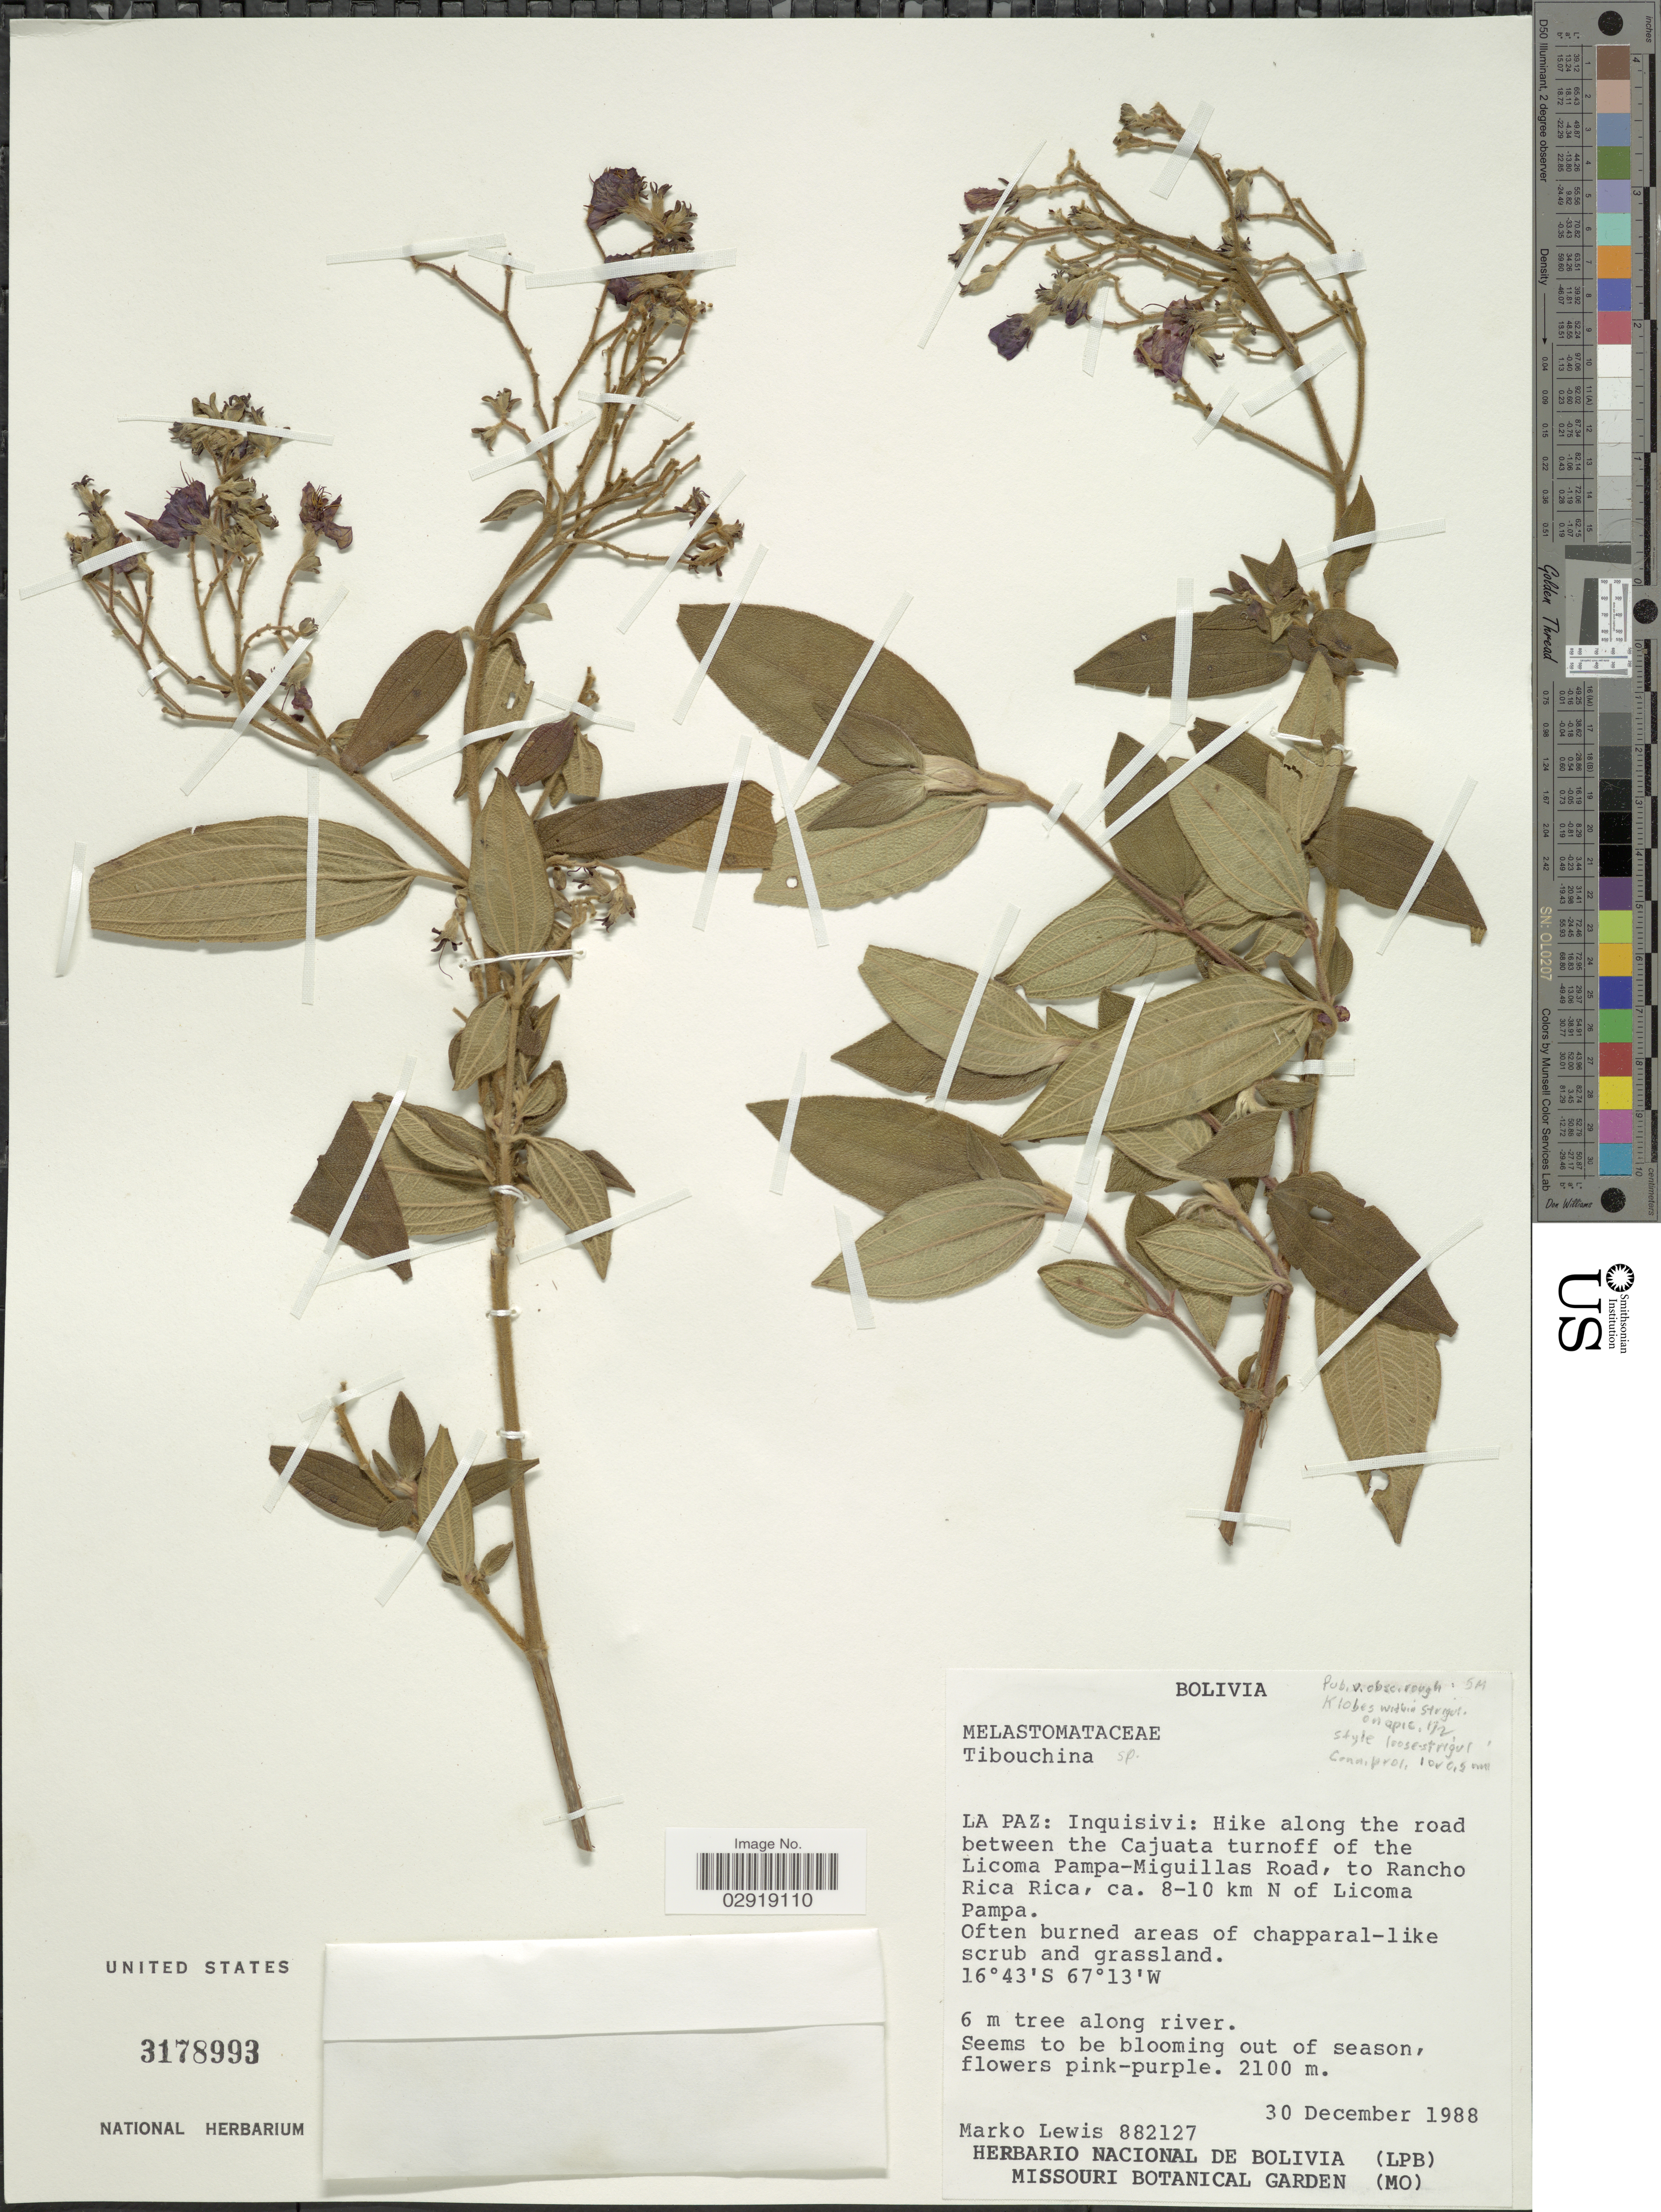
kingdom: Plantae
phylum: Tracheophyta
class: Magnoliopsida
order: Myrtales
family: Melastomataceae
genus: Pleroma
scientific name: Pleroma sp.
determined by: Michelangeli, F. A.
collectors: M. A. Lewis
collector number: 882127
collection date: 1988-12-30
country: Bolivia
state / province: La Paz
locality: Inquisivi: Hike along the road between the Cajuata turnoff of the Licoma Pampa-Miguillas Road, to Rancho Rica Rica, ca. 8-10 km N of Licoma Pampa.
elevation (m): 2100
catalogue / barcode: US 3178993